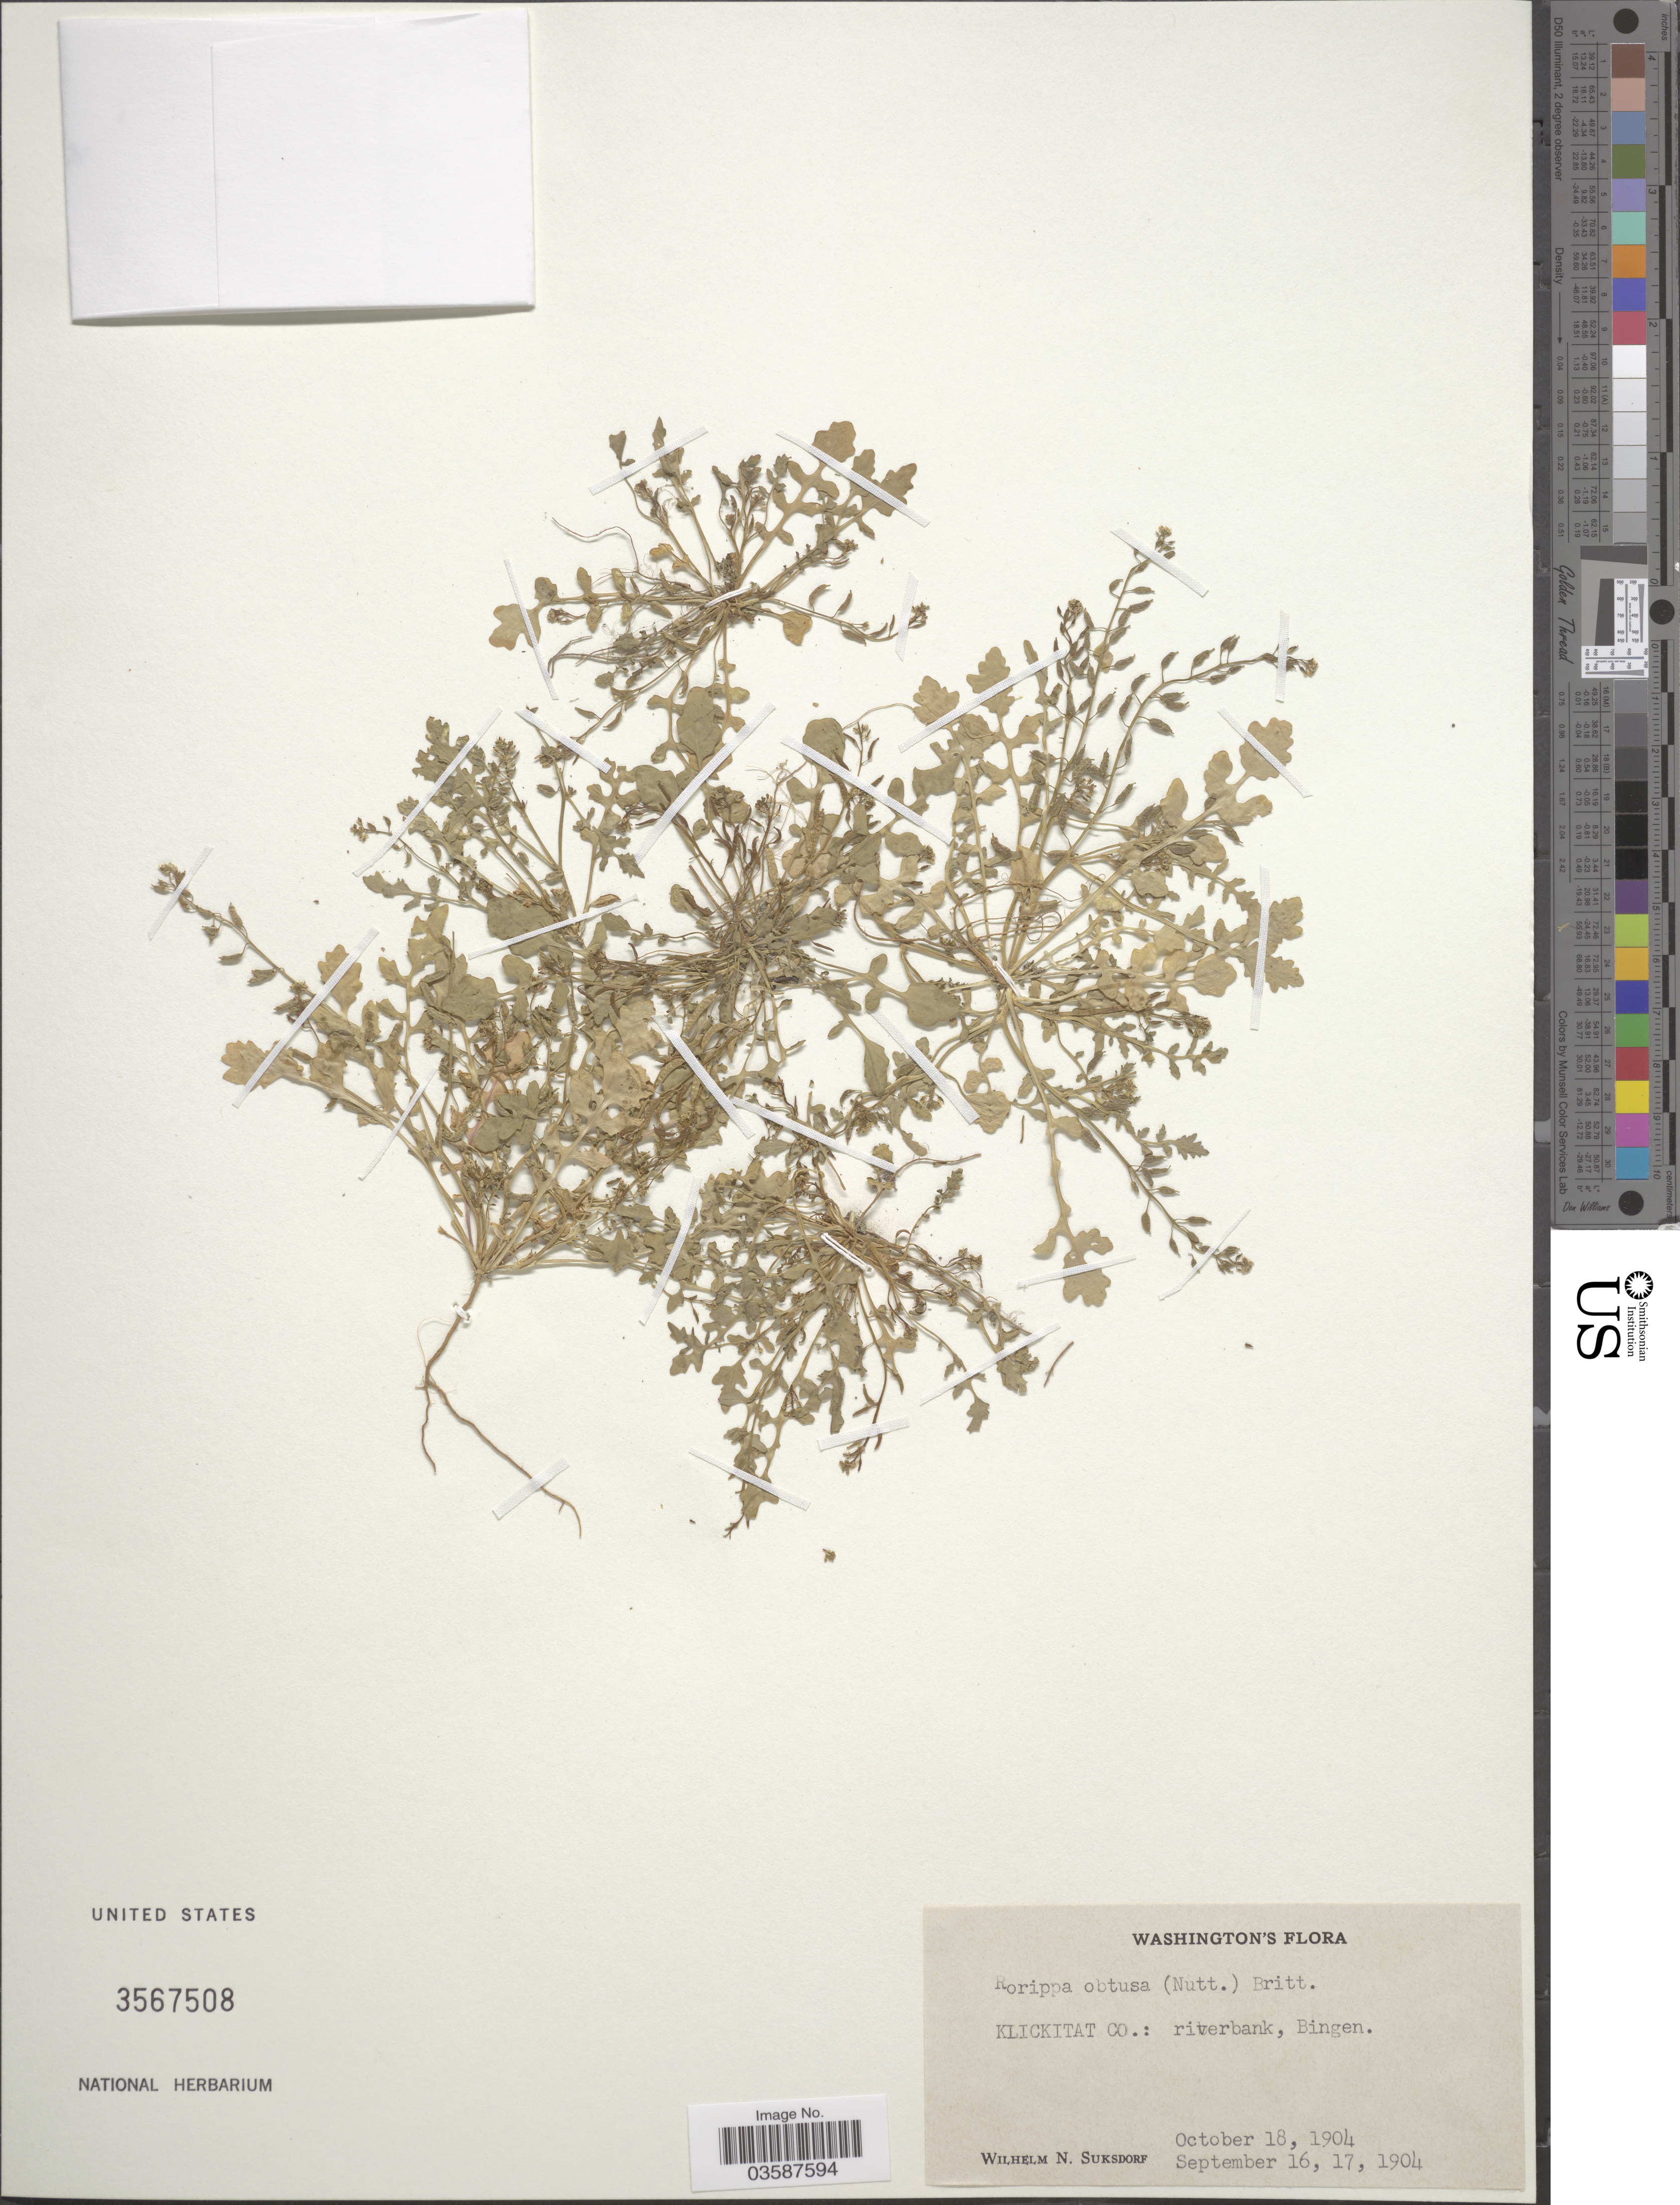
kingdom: Plantae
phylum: Tracheophyta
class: Magnoliopsida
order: Brassicales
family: Brassicaceae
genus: Rorippa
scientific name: Rorippa teres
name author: (Michx.) Stuckey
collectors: W. N. Suksdorf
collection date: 1904-09-16/1904-10-18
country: United States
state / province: Washington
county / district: Klickitat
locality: Klickitat Co.: riverbank, Bingen.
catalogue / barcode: US 3567508